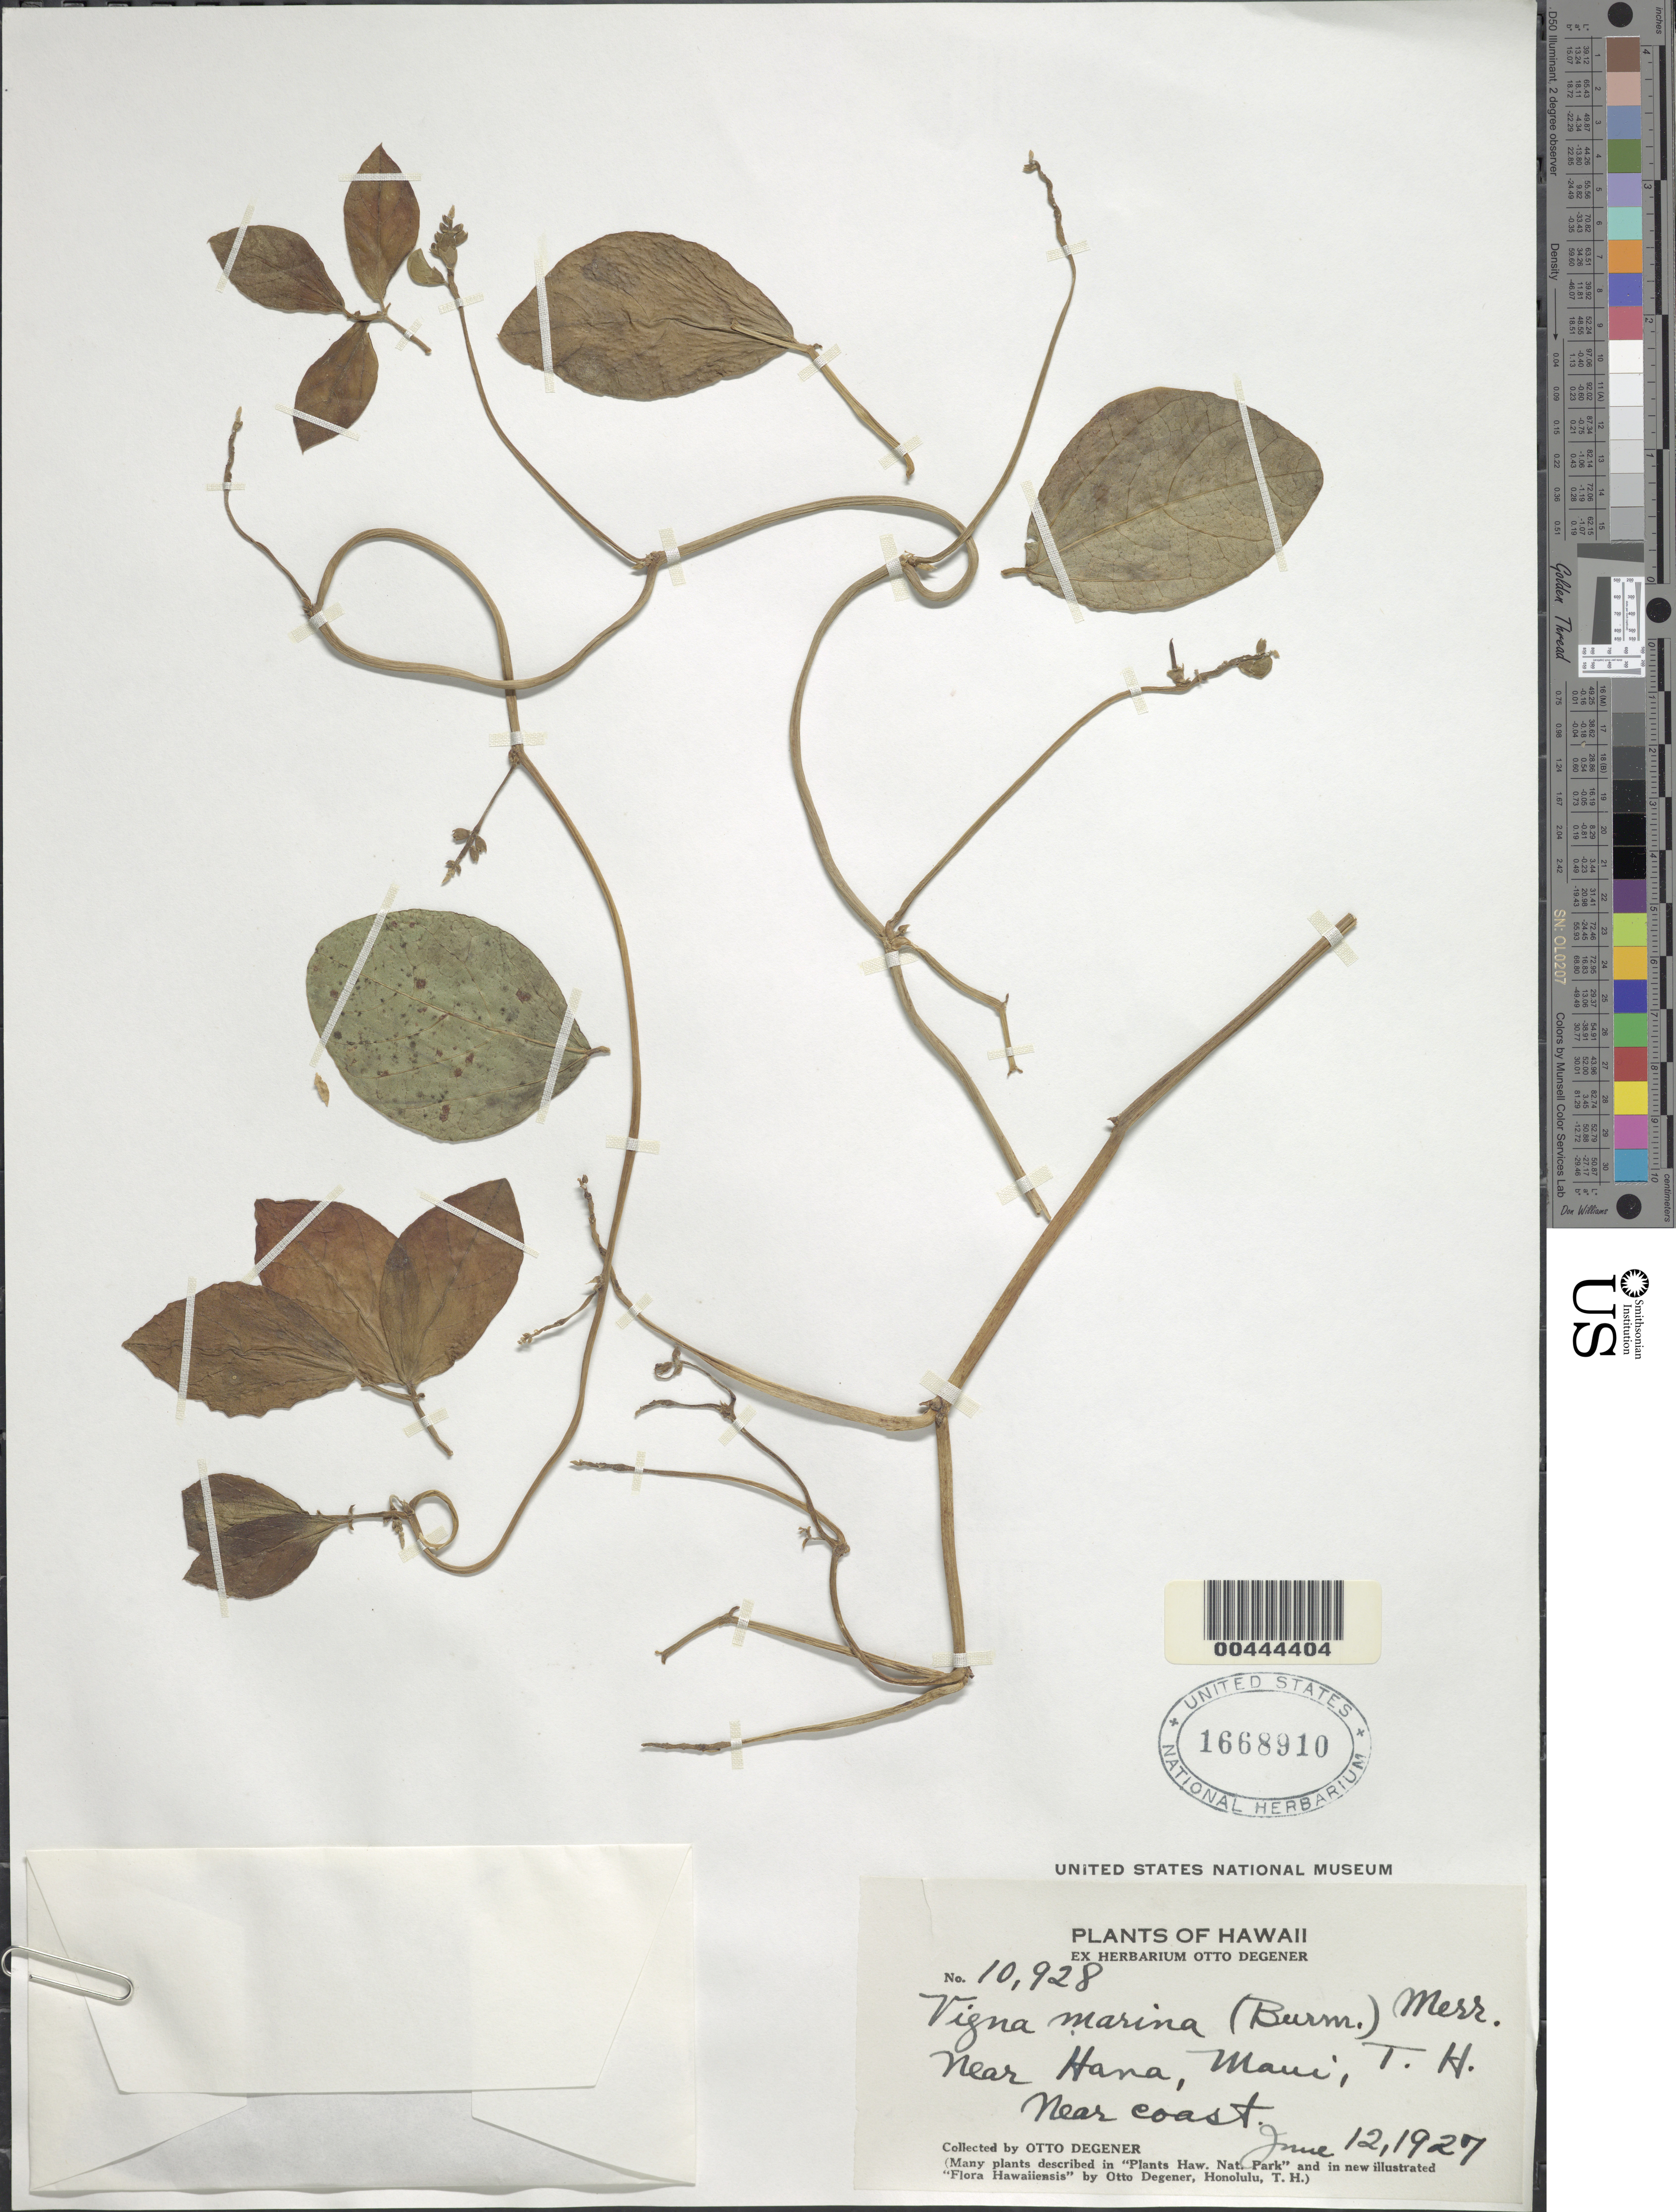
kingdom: Plantae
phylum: Tracheophyta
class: Magnoliopsida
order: Fabales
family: Fabaceae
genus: Vigna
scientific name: Vigna marina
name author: (Burm.) Merr.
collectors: O. Degener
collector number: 10928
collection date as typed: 12 Jun 1927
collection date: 1927-06-12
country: United States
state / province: Hawaii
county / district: Maui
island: Maui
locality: Near Hana, near coast.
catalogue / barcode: US 1668910